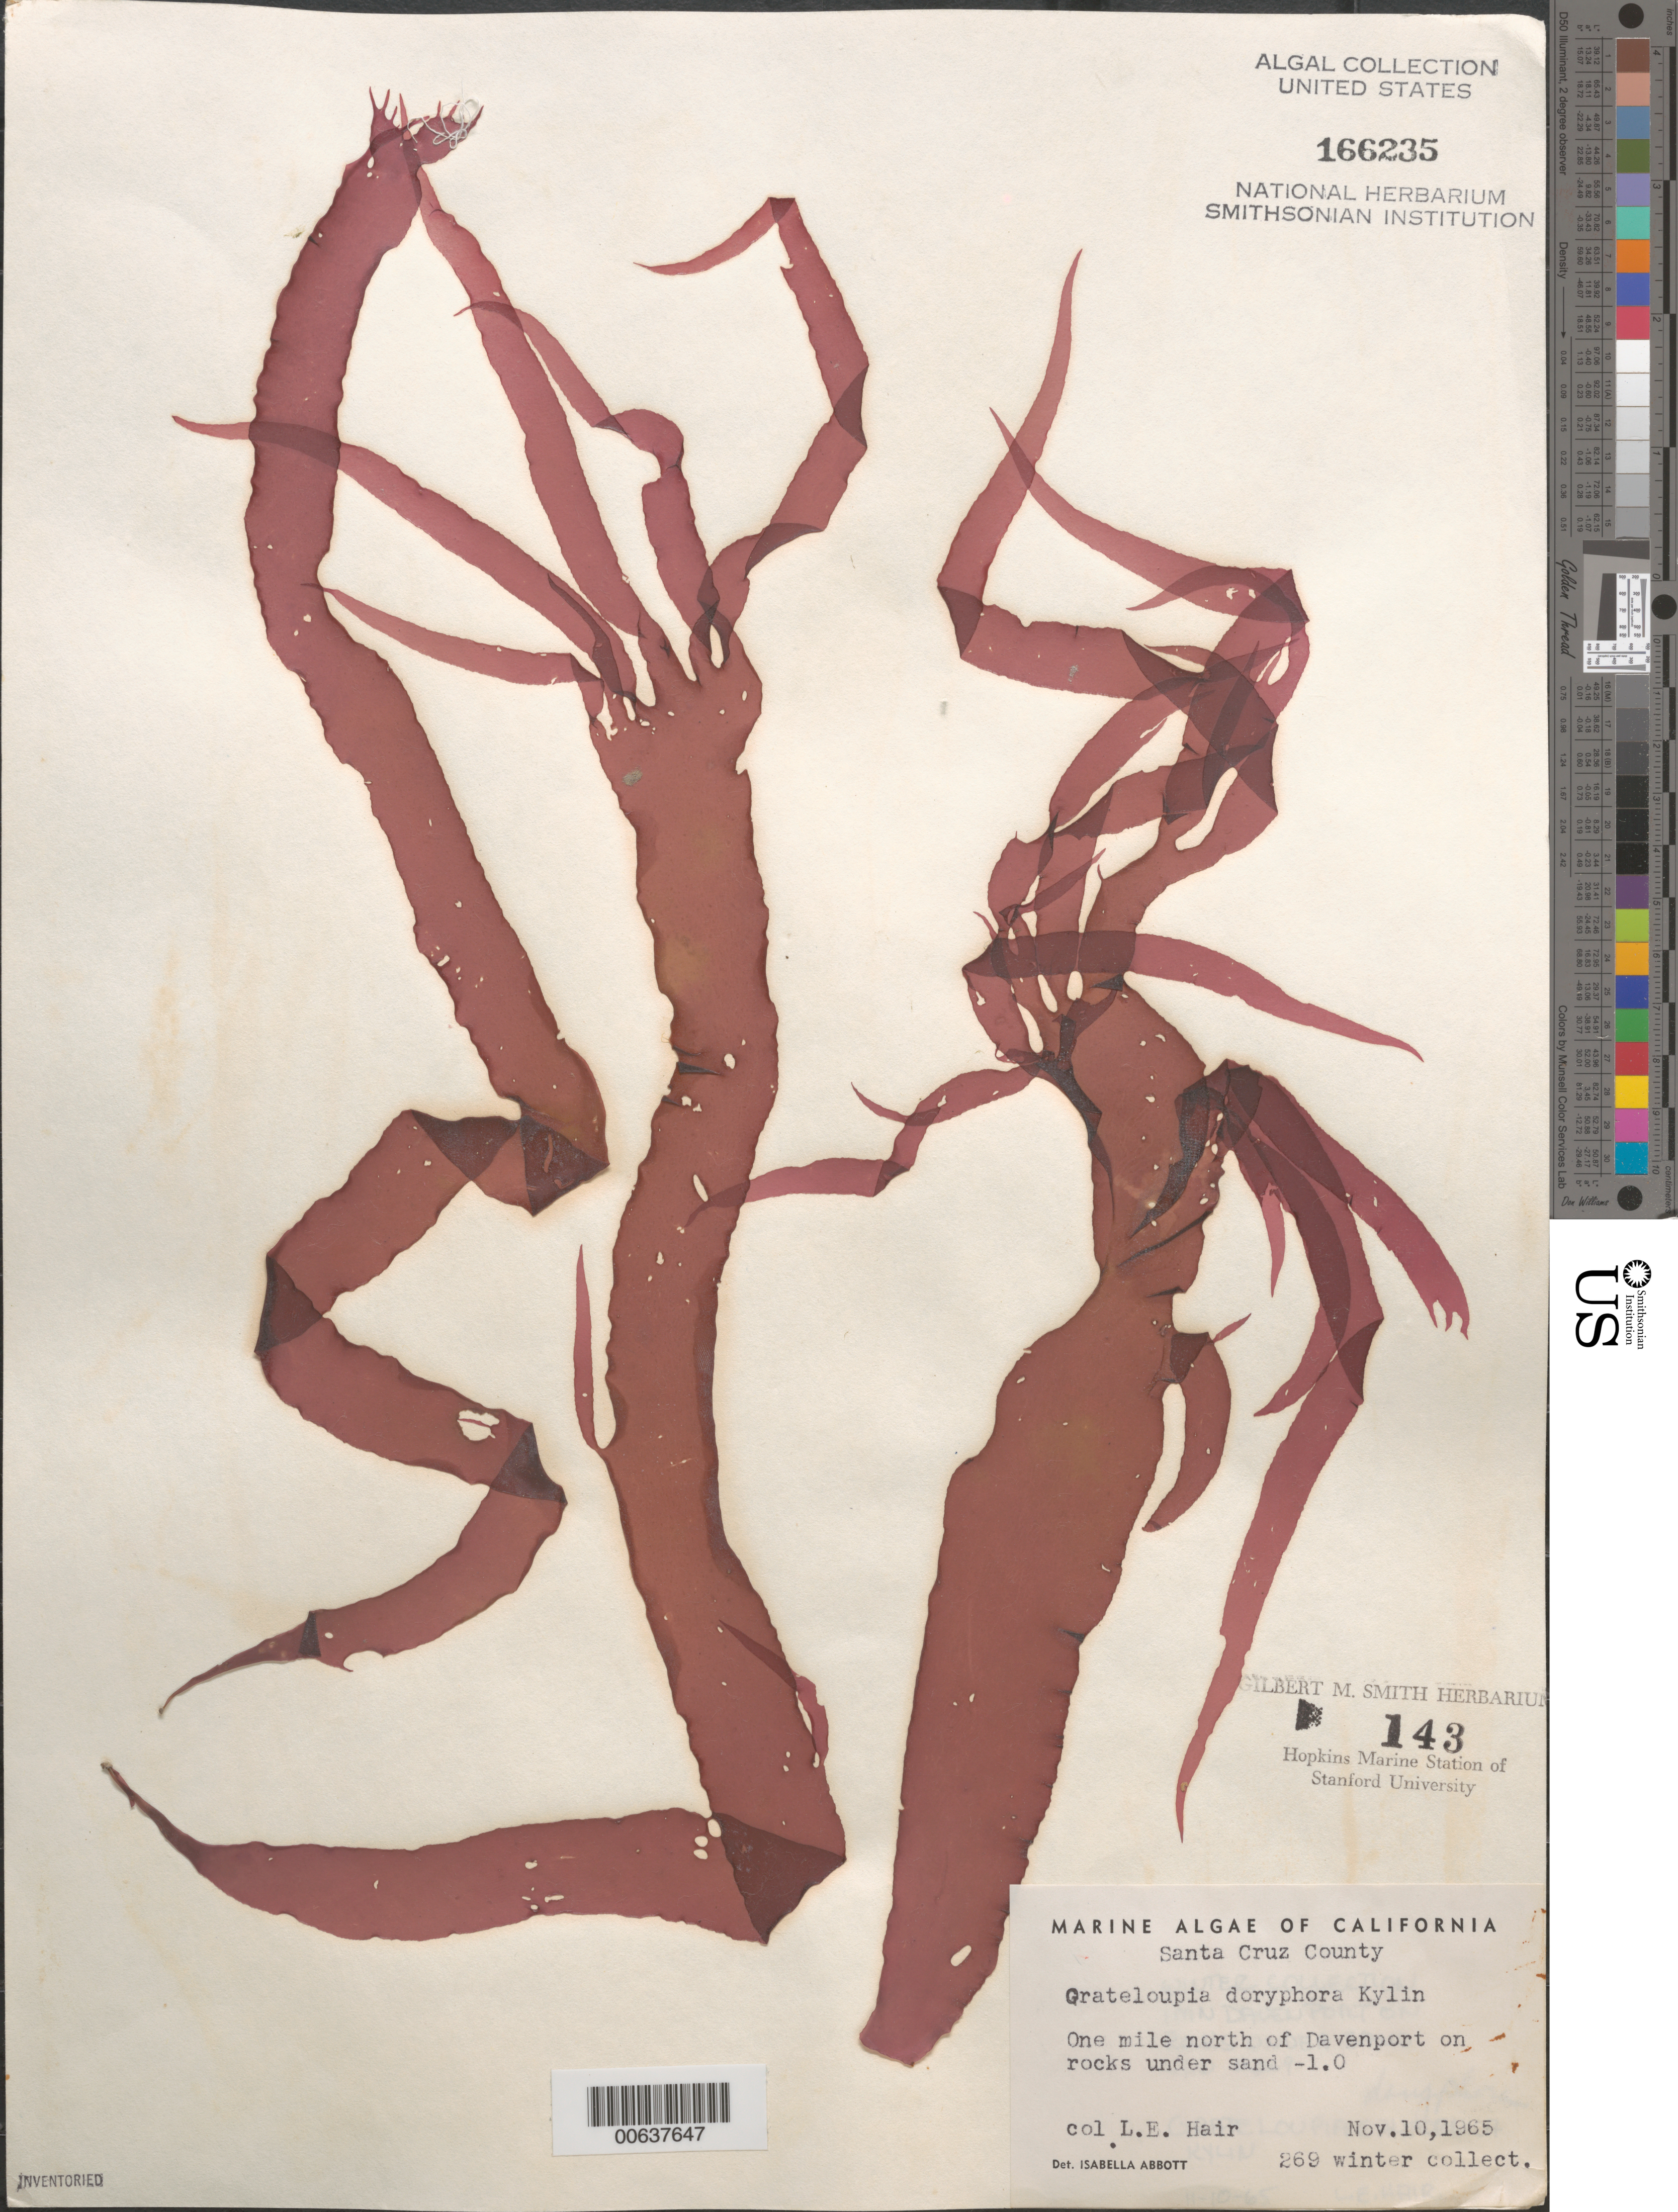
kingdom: Plantae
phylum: Rhodophyta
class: Florideophyceae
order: Halymeniales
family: Halymeniaceae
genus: Grateloupia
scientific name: Grateloupia doryphora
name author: (Mont.) Howe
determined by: Abbott, Isabella A.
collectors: L. Hair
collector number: Leh 269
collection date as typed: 10 Nov 1965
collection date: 1965-11-10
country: United States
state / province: California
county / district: Santa Cruz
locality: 1 mile north of Davenport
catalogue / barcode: US 166235